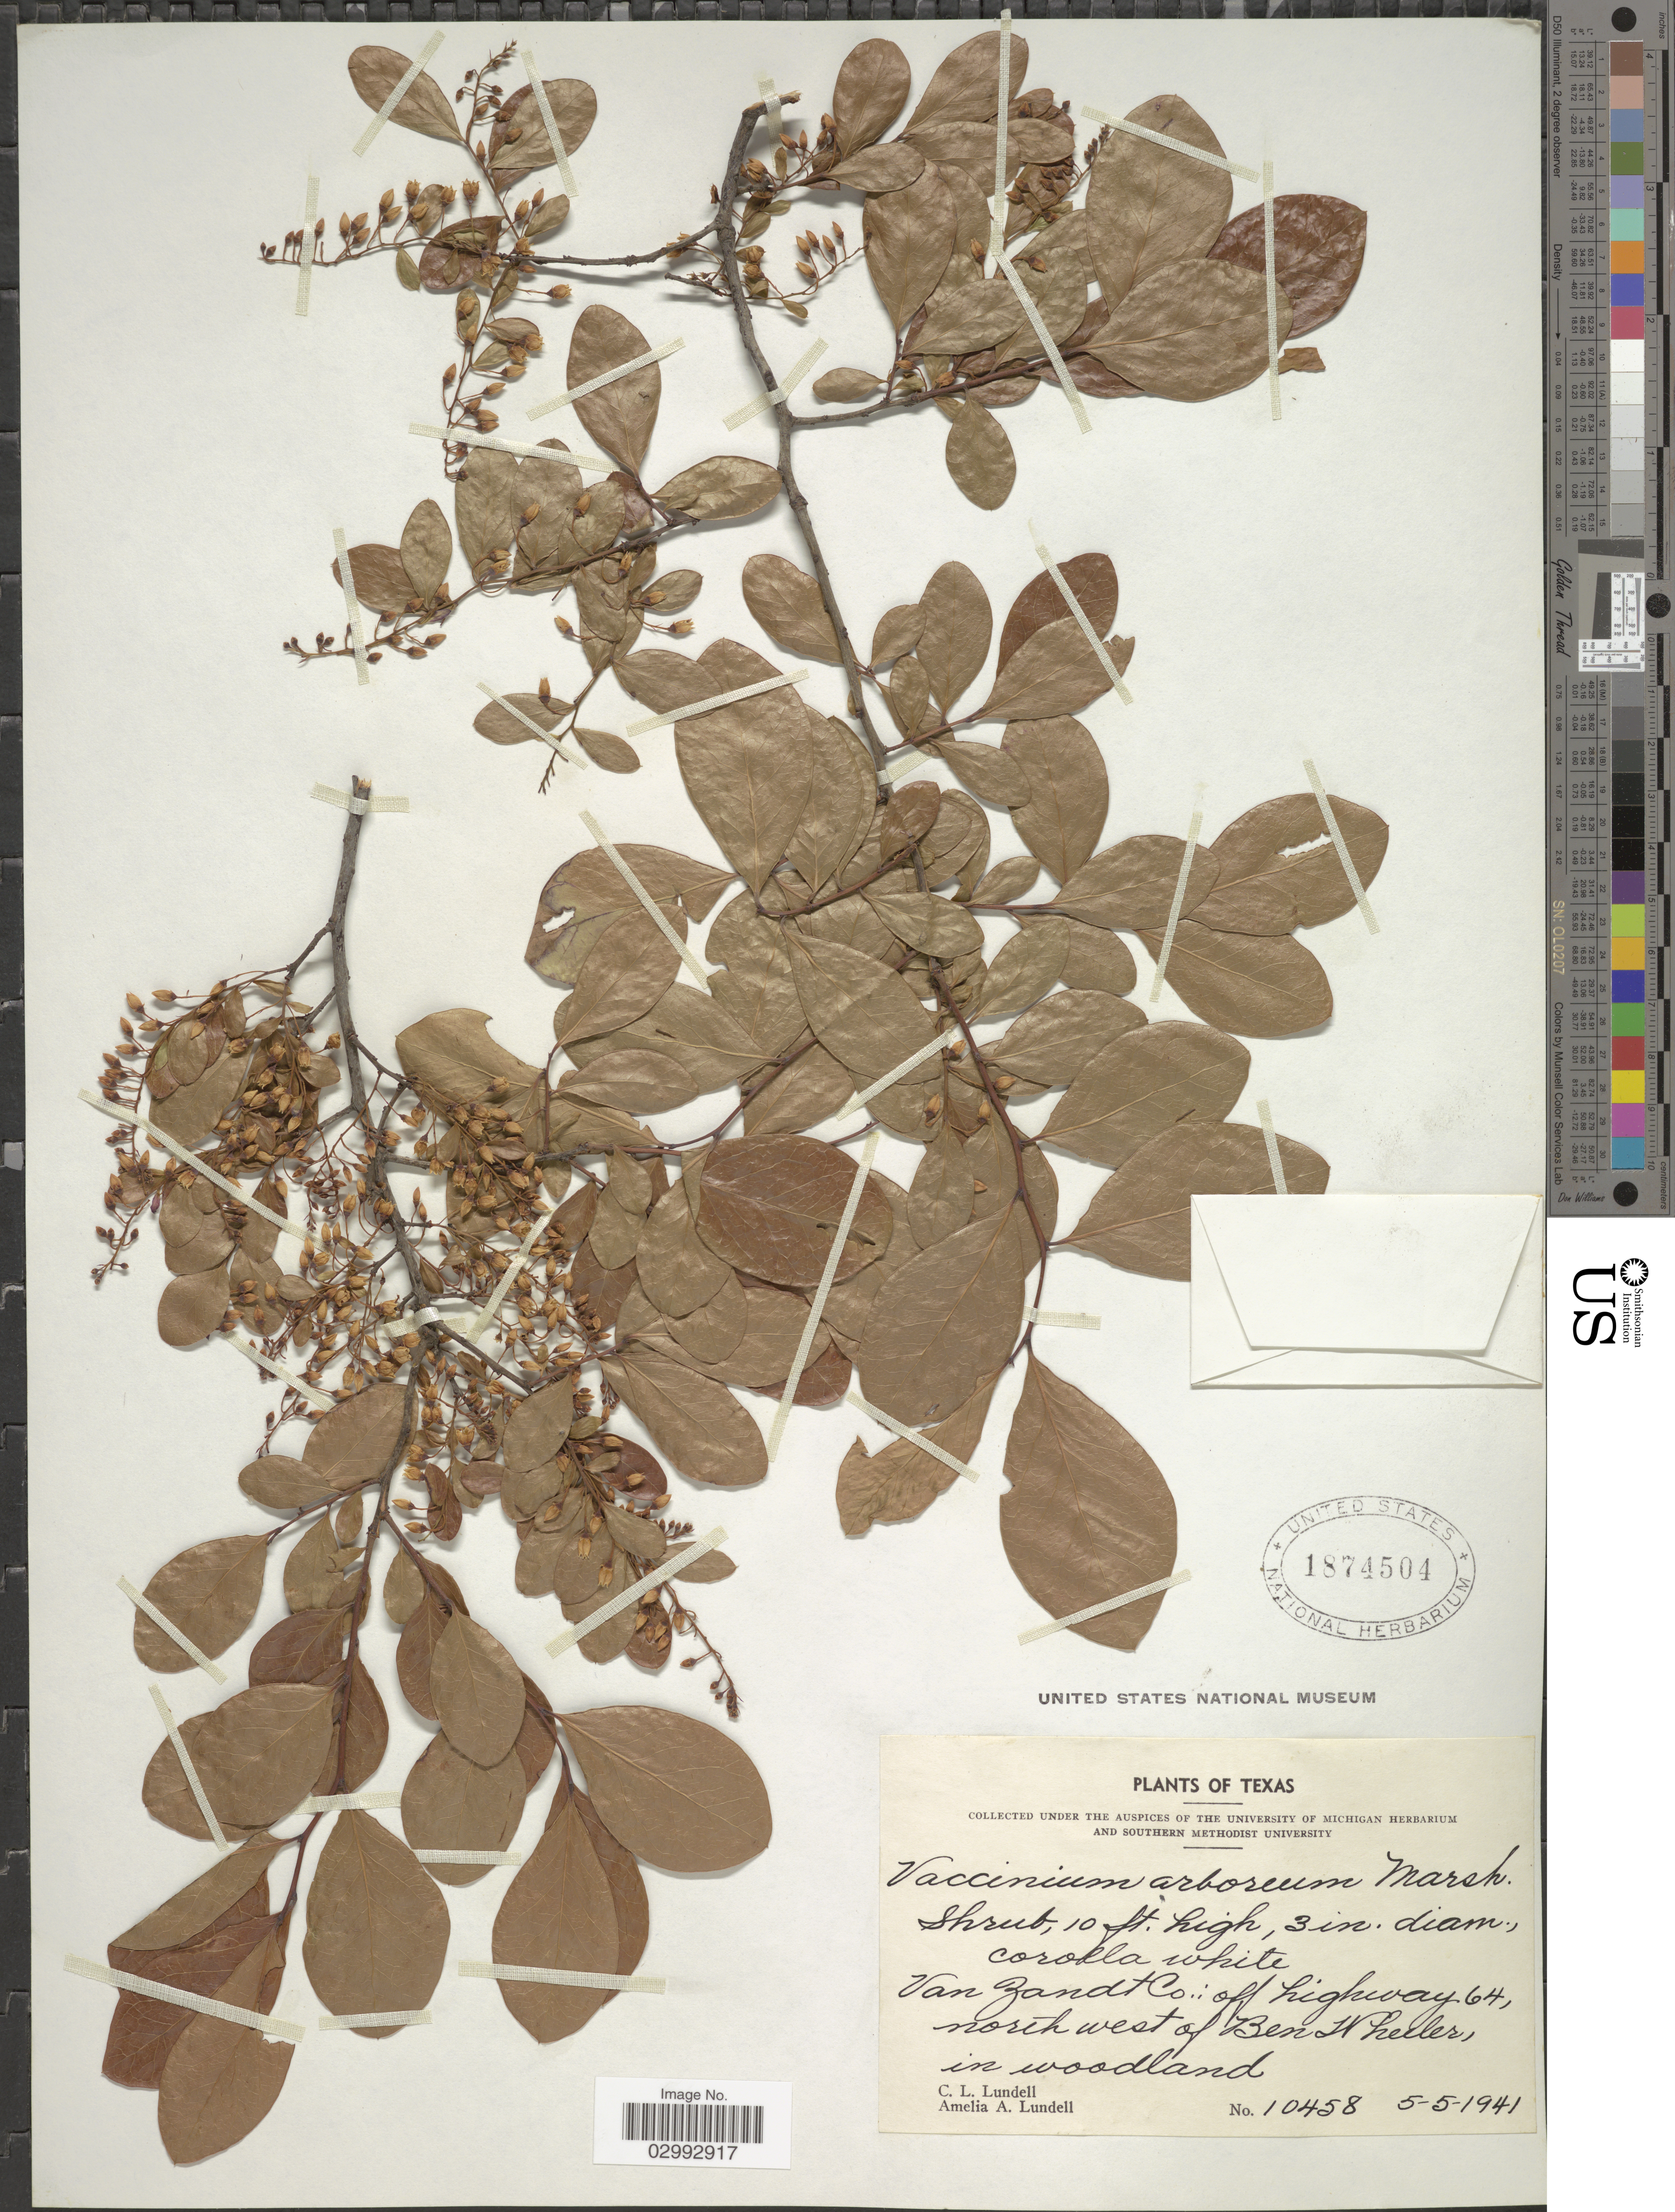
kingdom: Plantae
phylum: Tracheophyta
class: Magnoliopsida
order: Ericales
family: Ericaceae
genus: Batodendron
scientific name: Batodendron arboreum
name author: Nutt.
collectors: C. L. Lundell & A. A. Lundell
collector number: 10458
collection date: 1941-05-05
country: United States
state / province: Texas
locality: Van Zandt Co.: off highway 64, north west of Ben Wheeler, in woodland.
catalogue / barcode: US 1874504